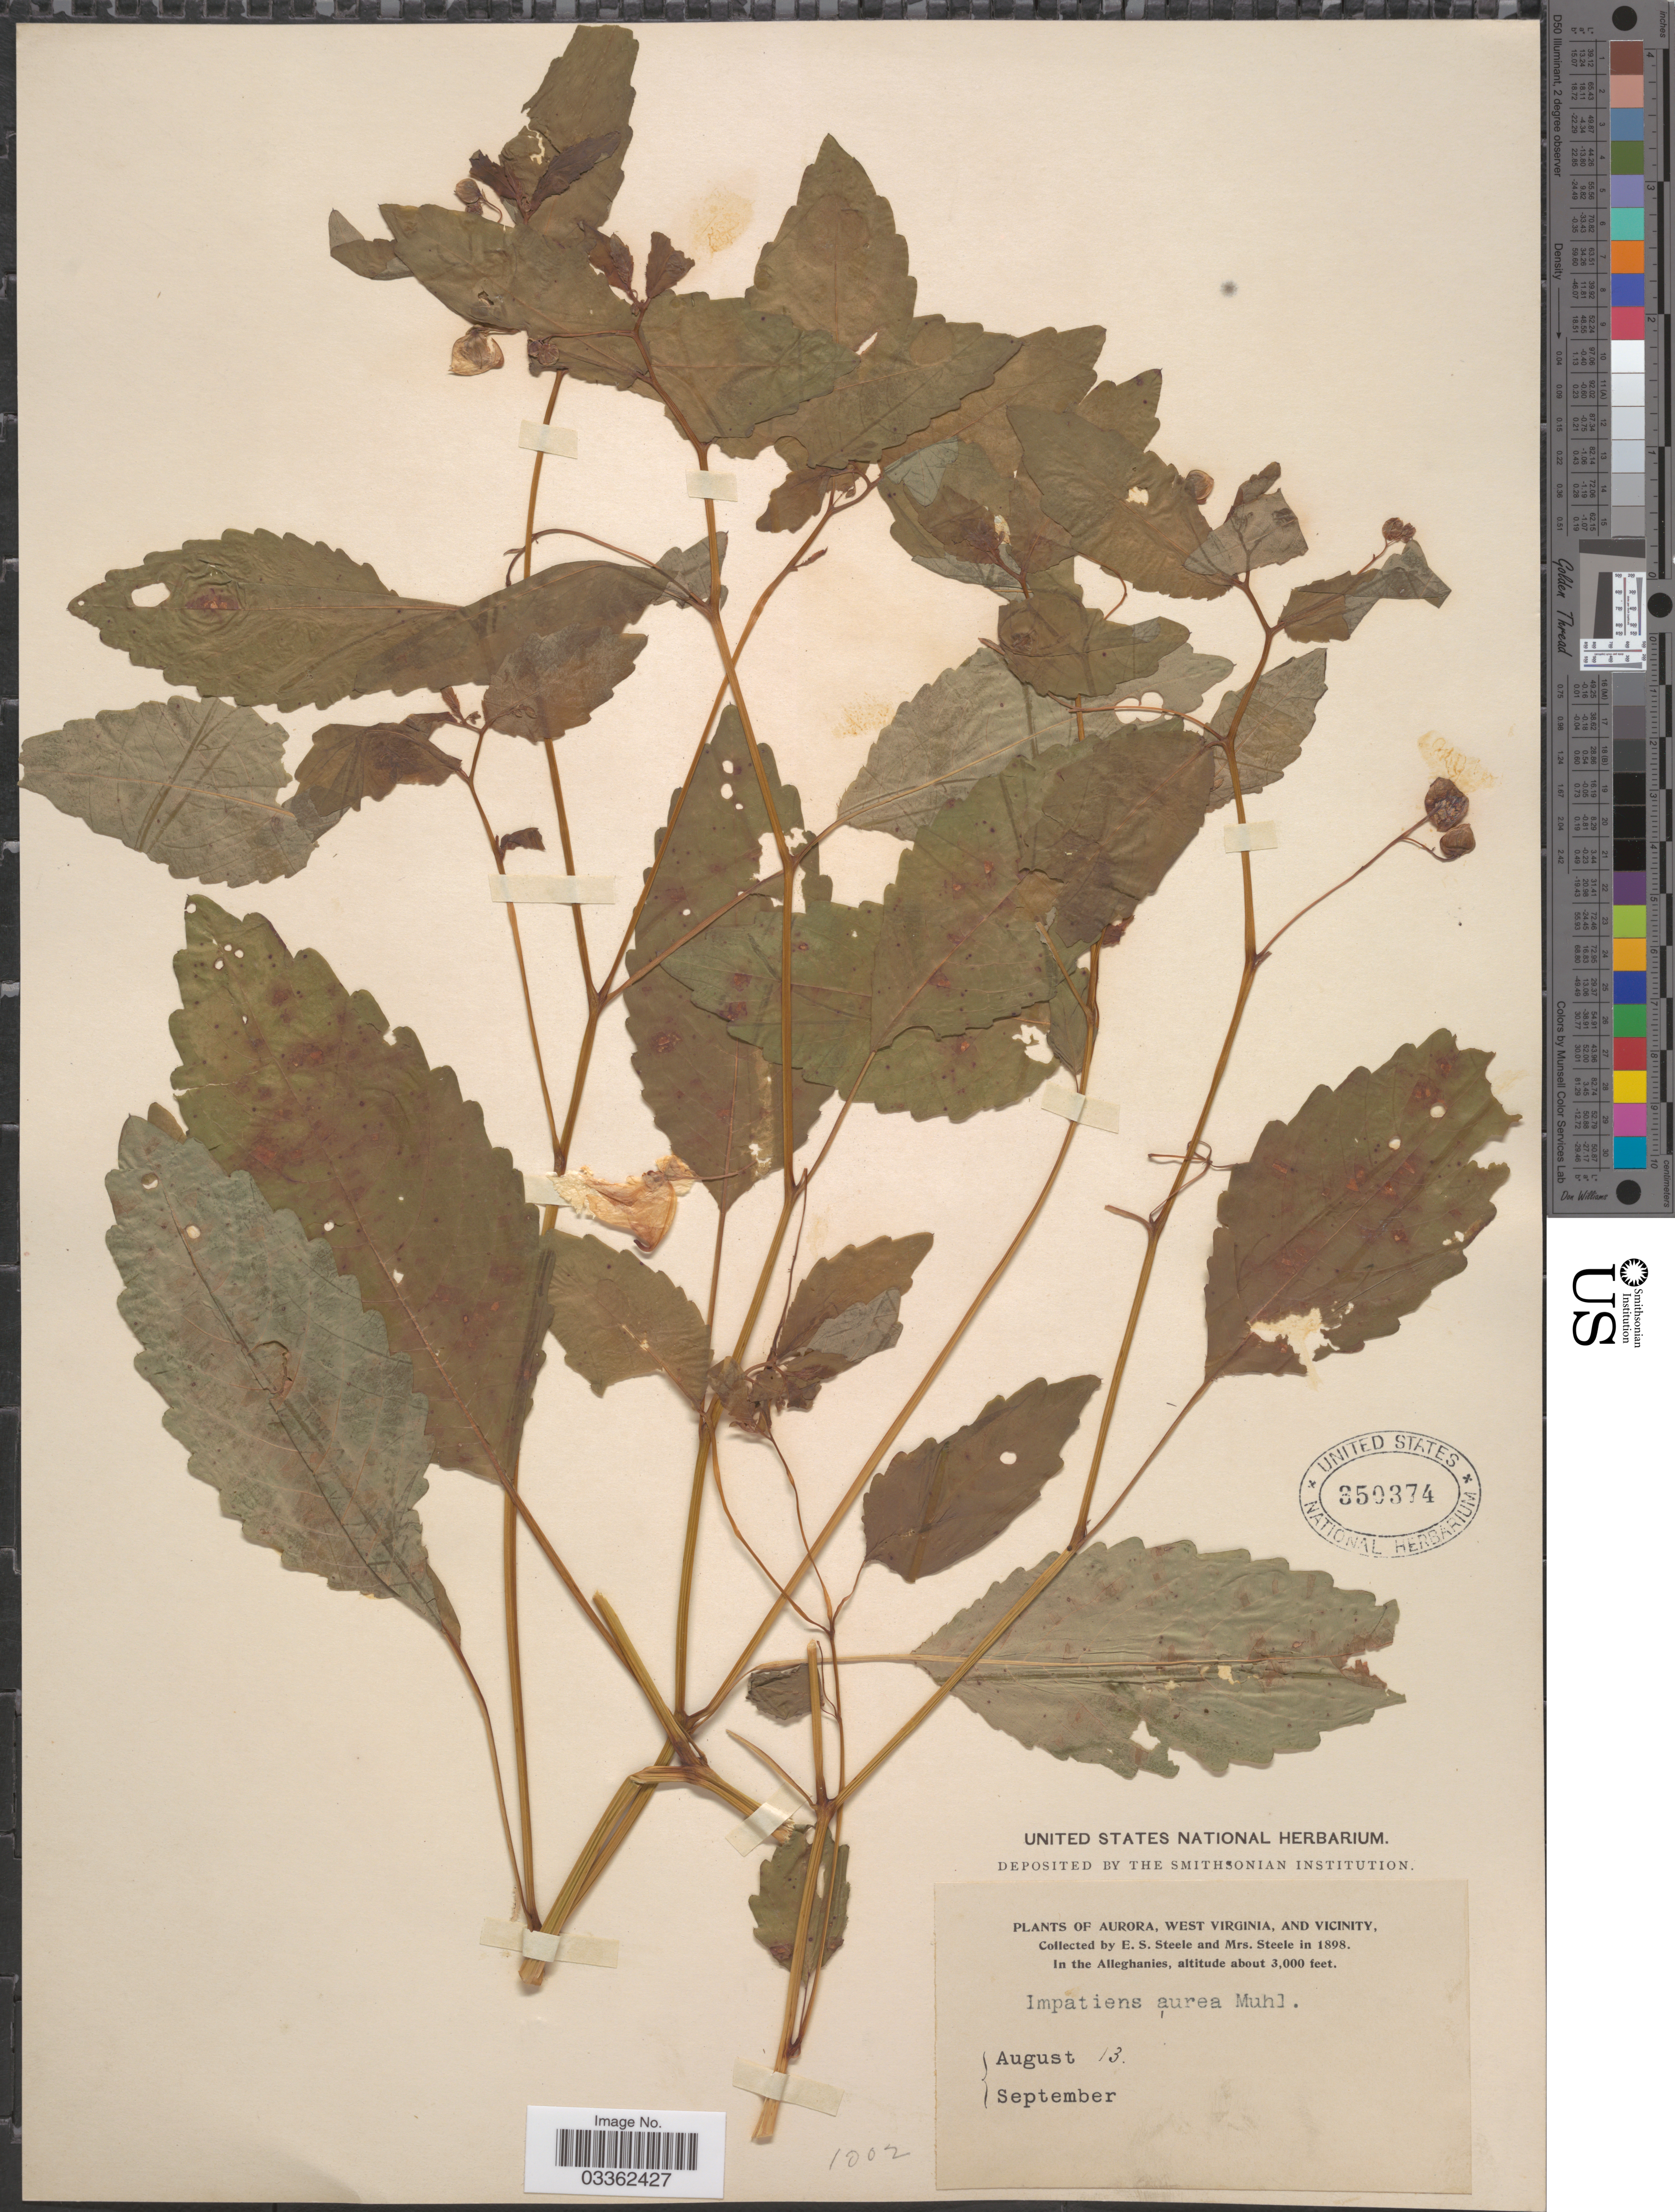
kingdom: Plantae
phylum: Tracheophyta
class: Magnoliopsida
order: Ericales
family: Balsaminaceae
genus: Impatiens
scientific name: Impatiens pallida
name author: Nutt.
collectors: E. Steele & Mrs. E. S. Steele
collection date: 1898-08-13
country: United States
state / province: West Virginia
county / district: Preston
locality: Aurora, and vicinity. In the Alleghanies.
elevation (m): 914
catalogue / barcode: US 350374